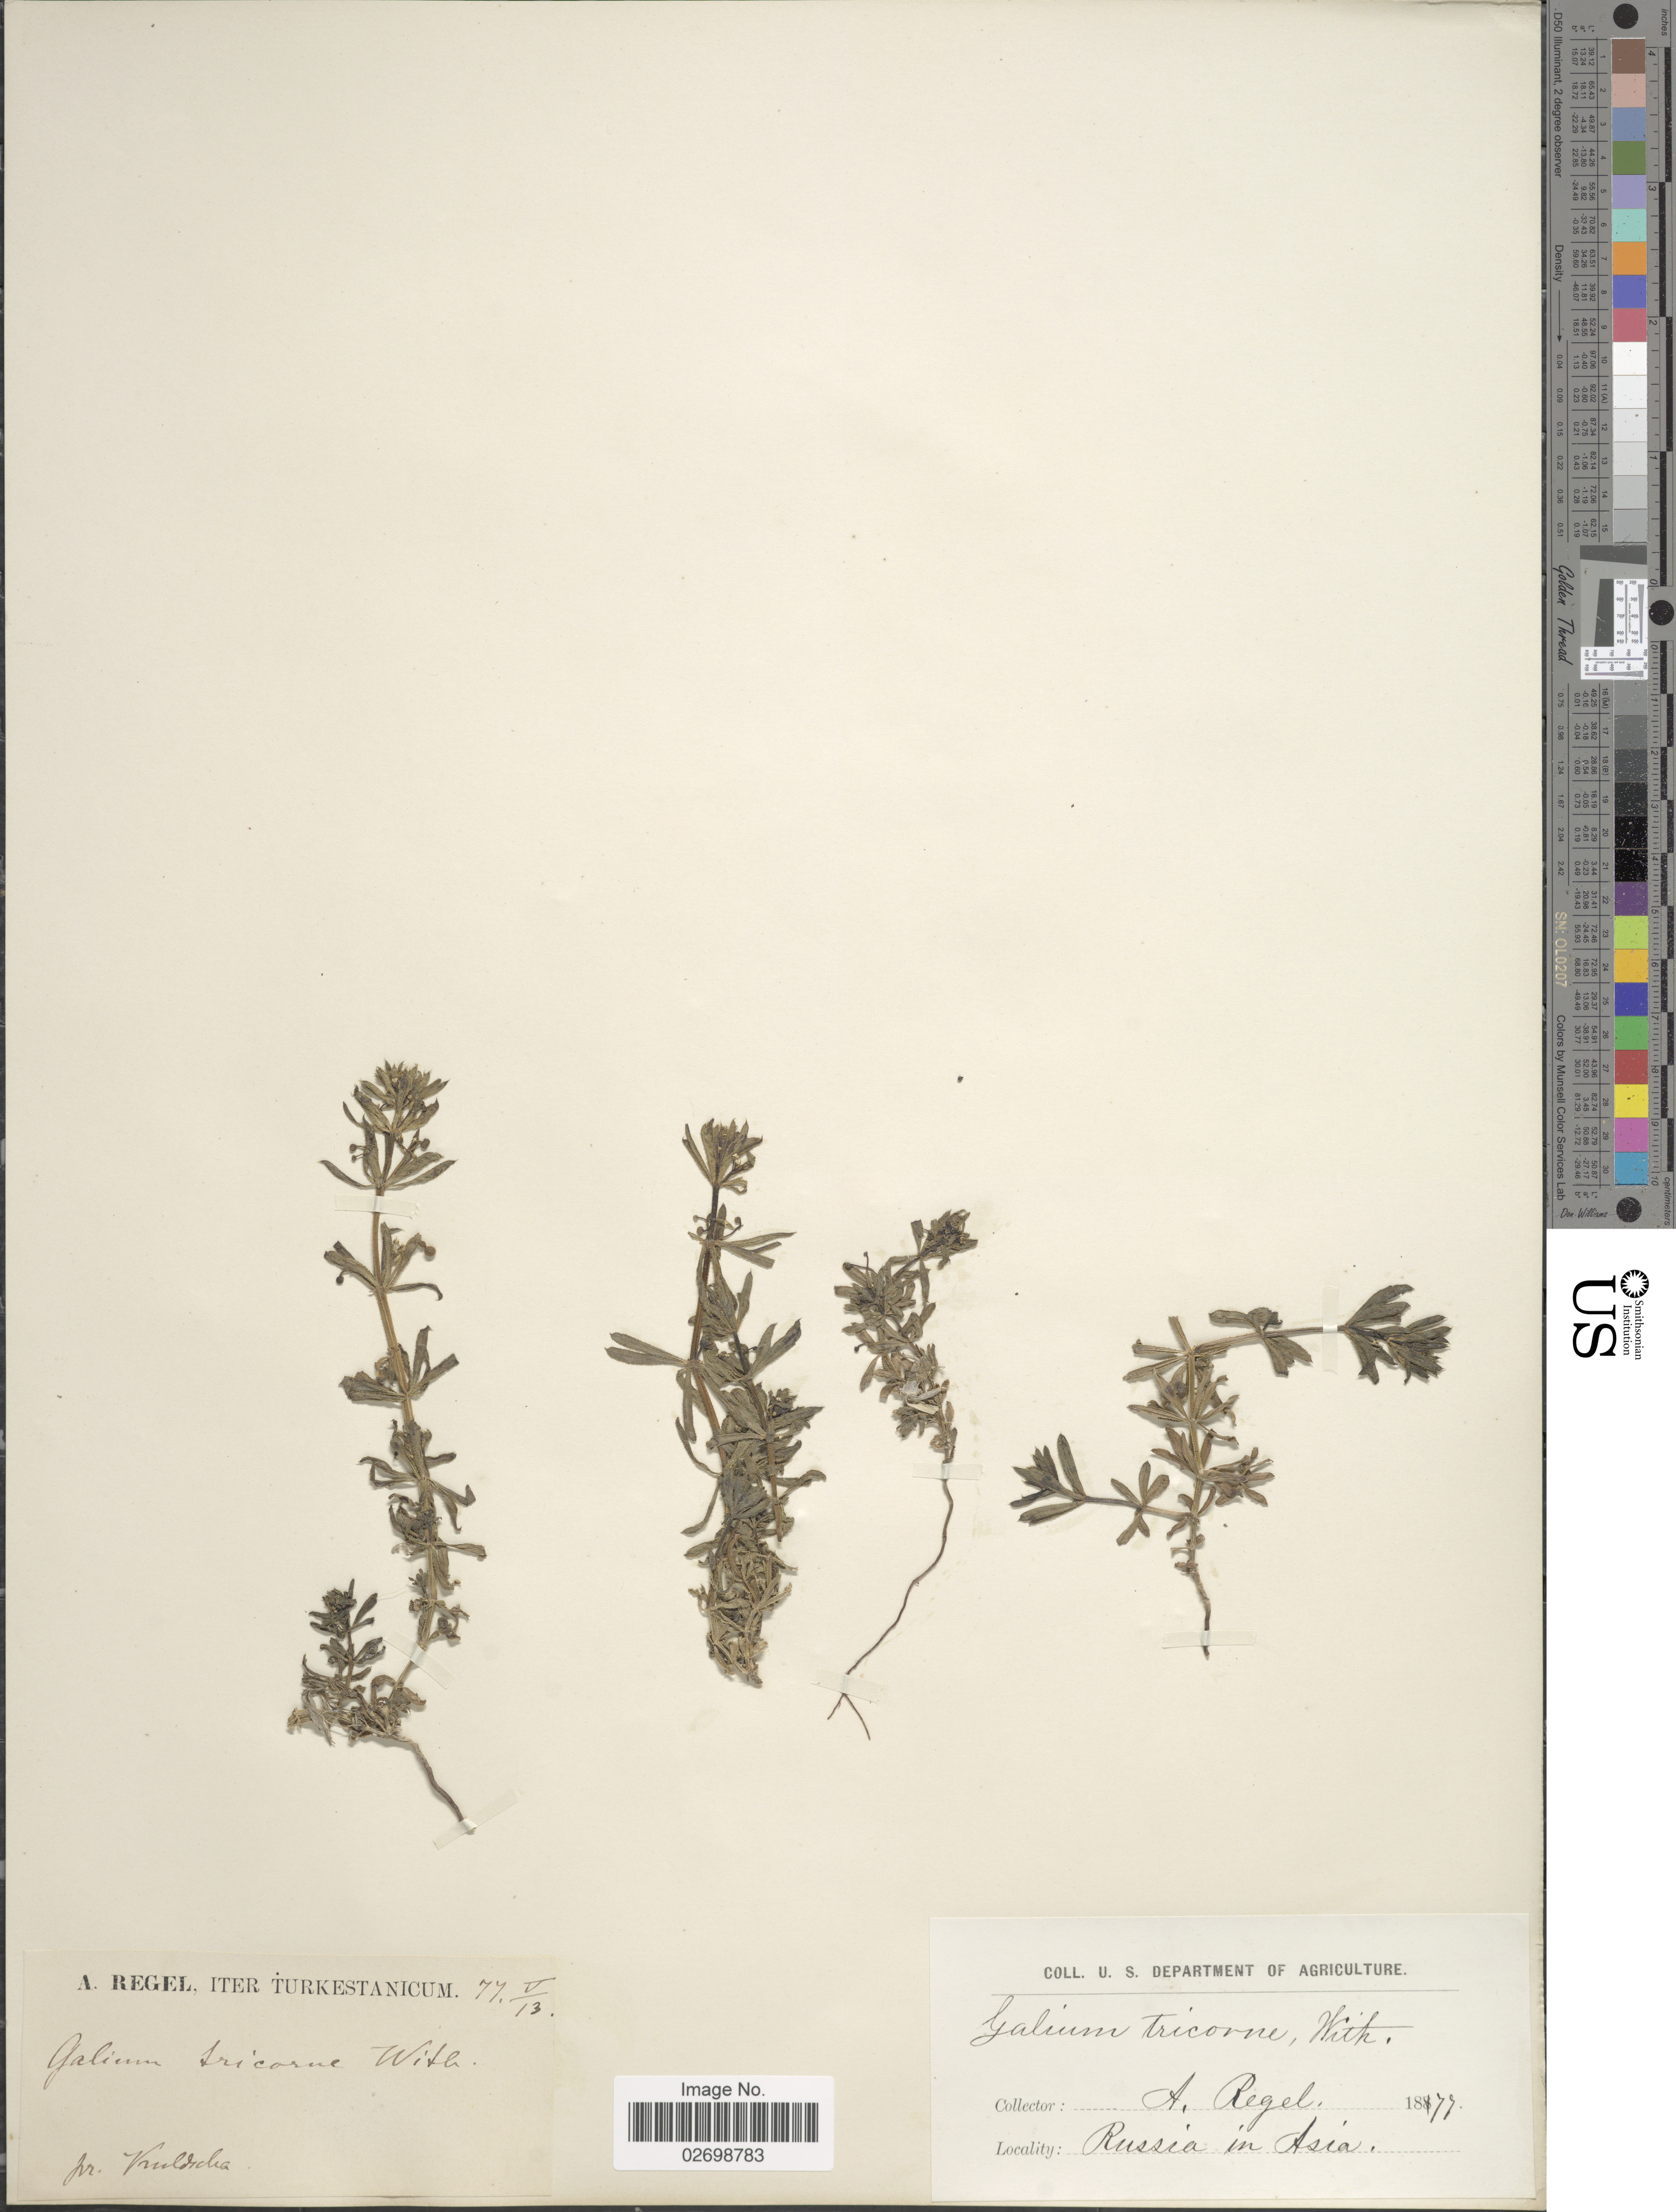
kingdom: Plantae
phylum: Tracheophyta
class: Magnoliopsida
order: Gentianales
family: Rubiaceae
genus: Galium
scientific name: Galium tricornutum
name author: Dandy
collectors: A. Regel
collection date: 1877-05-13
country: Russian Federation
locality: Russia in Asia, pr. Kuldicha